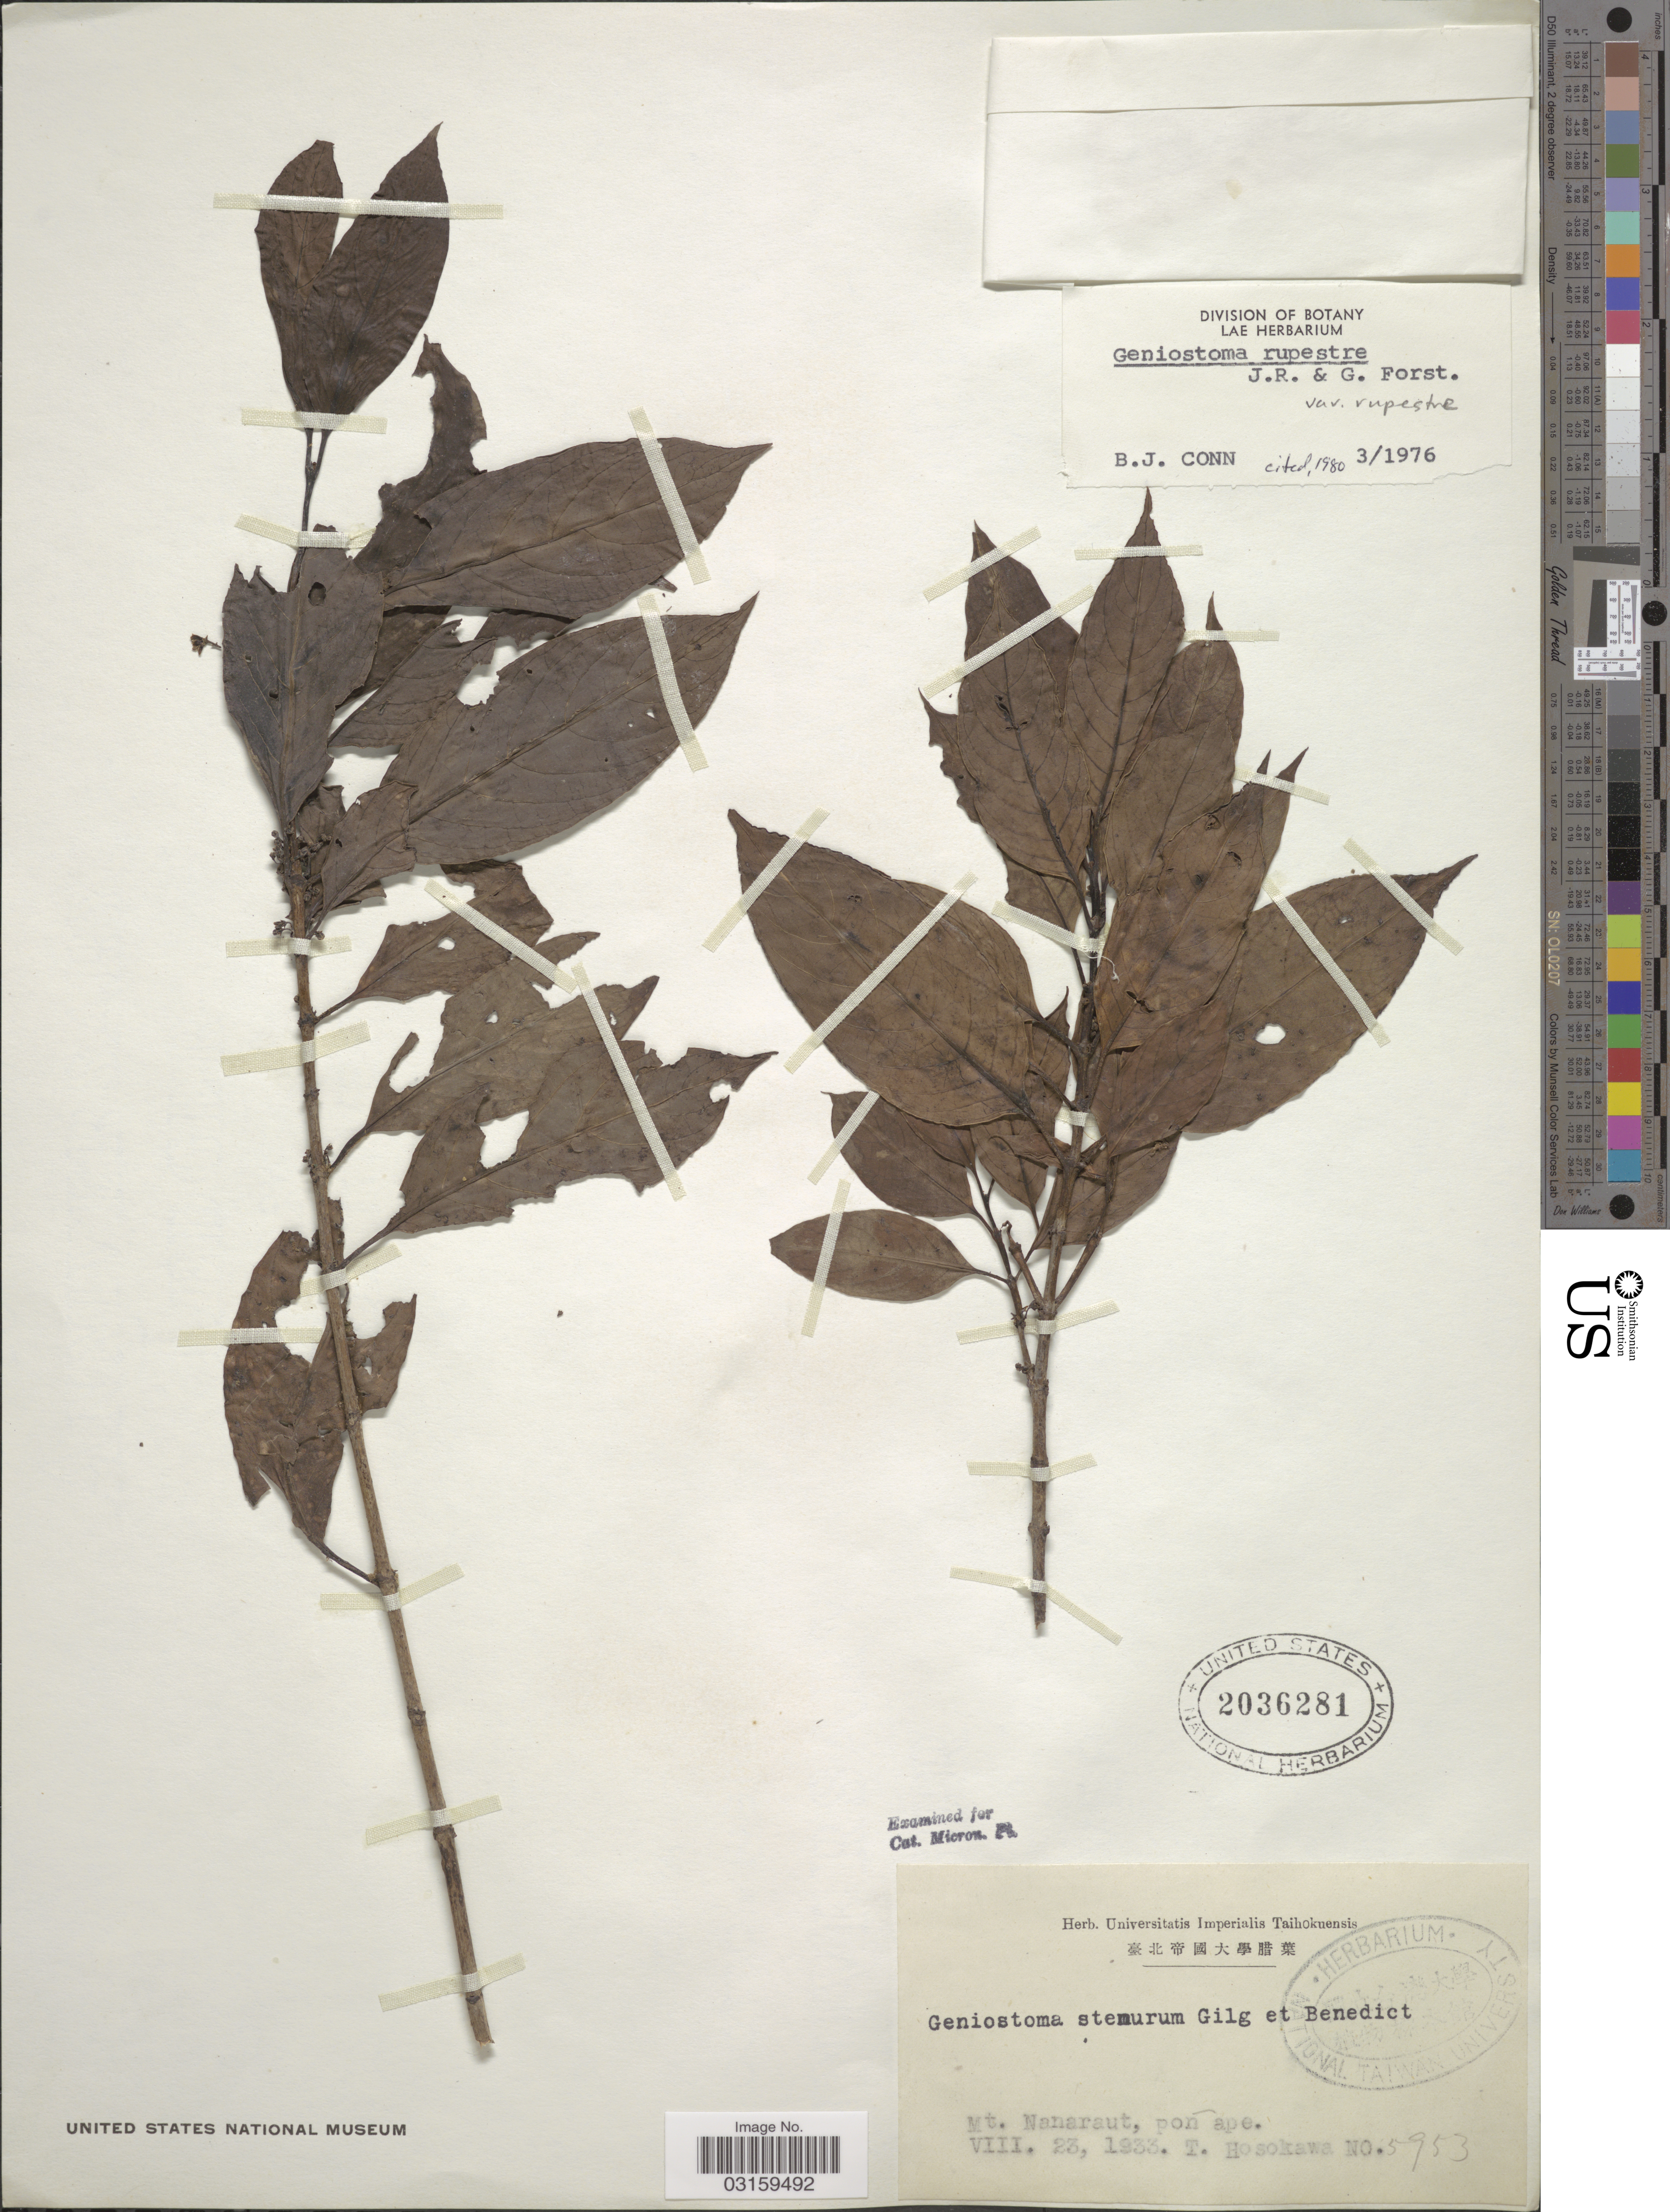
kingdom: Plantae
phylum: Tracheophyta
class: Magnoliopsida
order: Gentianales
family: Loganiaceae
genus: Geniostoma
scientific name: Geniostoma rupestre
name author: J.R. Forst. & G. Forst.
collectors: T. Hosokawa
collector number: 5953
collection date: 1933-08-23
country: Micronesia, Federated States of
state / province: Pohnpei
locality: Mt. Nanaraut, Pon-ape.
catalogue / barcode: US 2036281